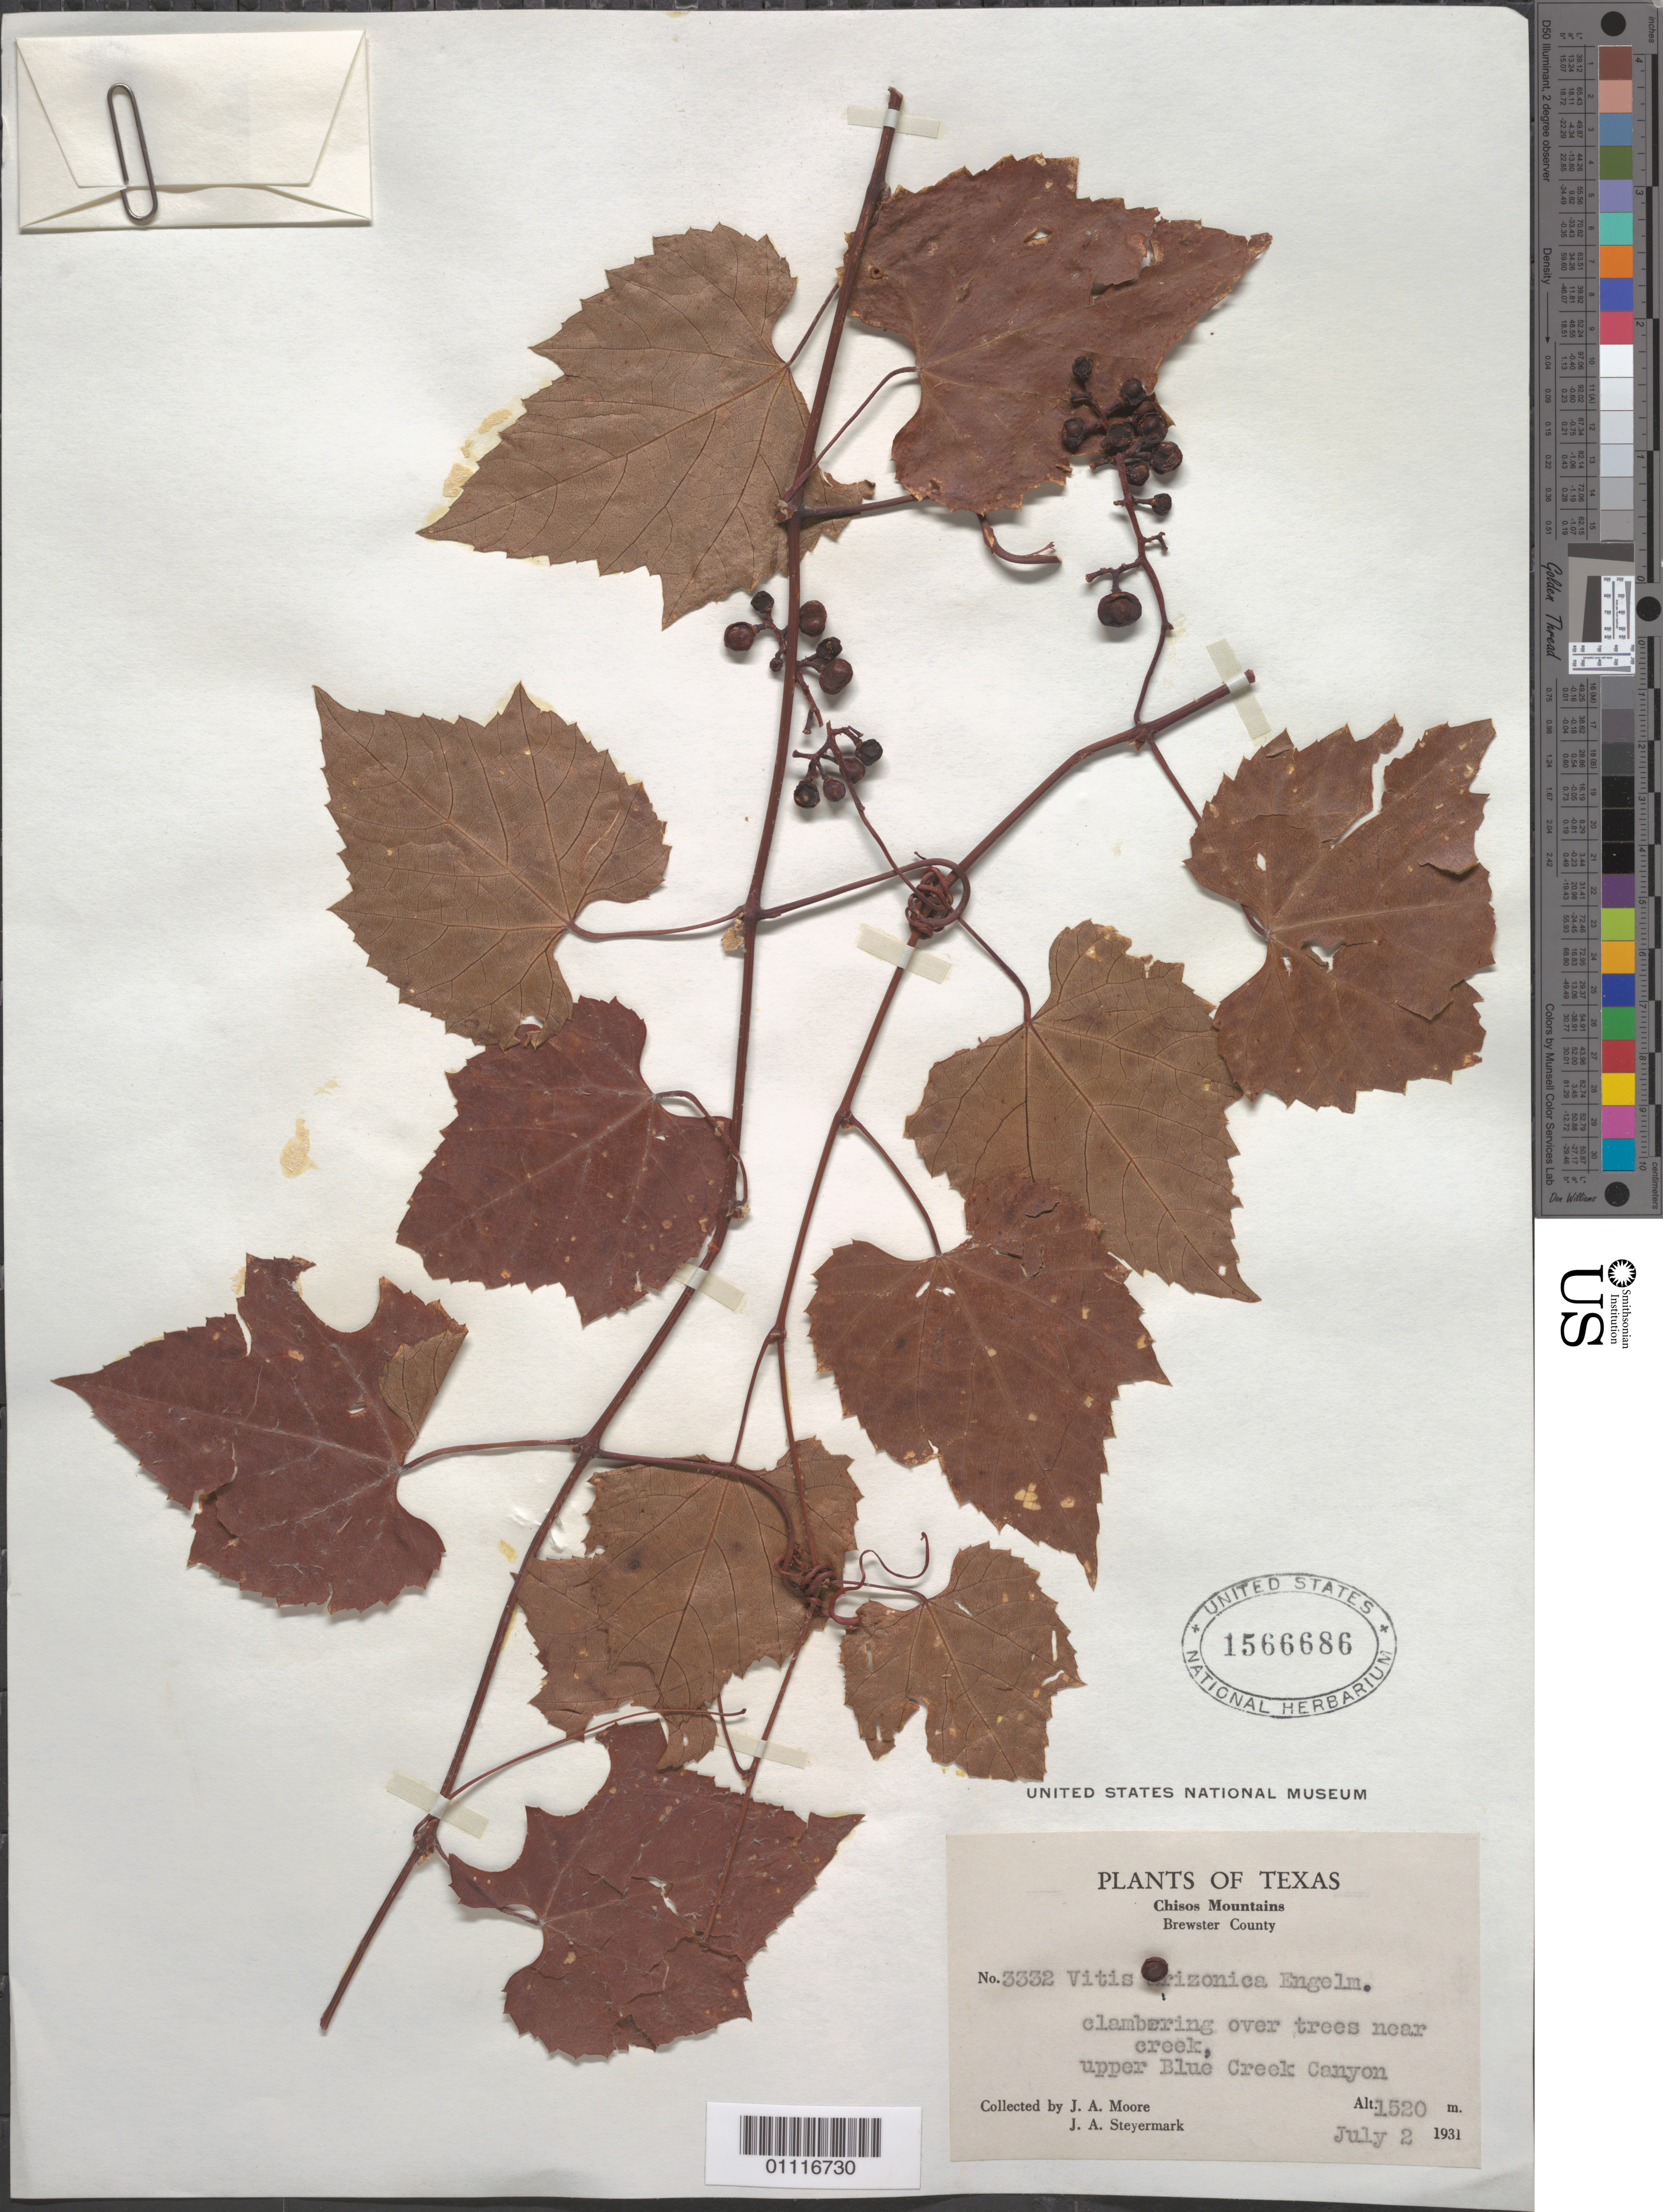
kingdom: Plantae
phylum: Tracheophyta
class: Magnoliopsida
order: Vitales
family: Vitaceae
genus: Vitis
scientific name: Vitis arizonica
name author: Engelm.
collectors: J. A. Moore & J. Steyermark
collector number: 3332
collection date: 1931-07-02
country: United States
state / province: Texas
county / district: Brewster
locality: Chisos Mountains, upper Blue Creek Canyon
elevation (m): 1520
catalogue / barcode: US 1566686